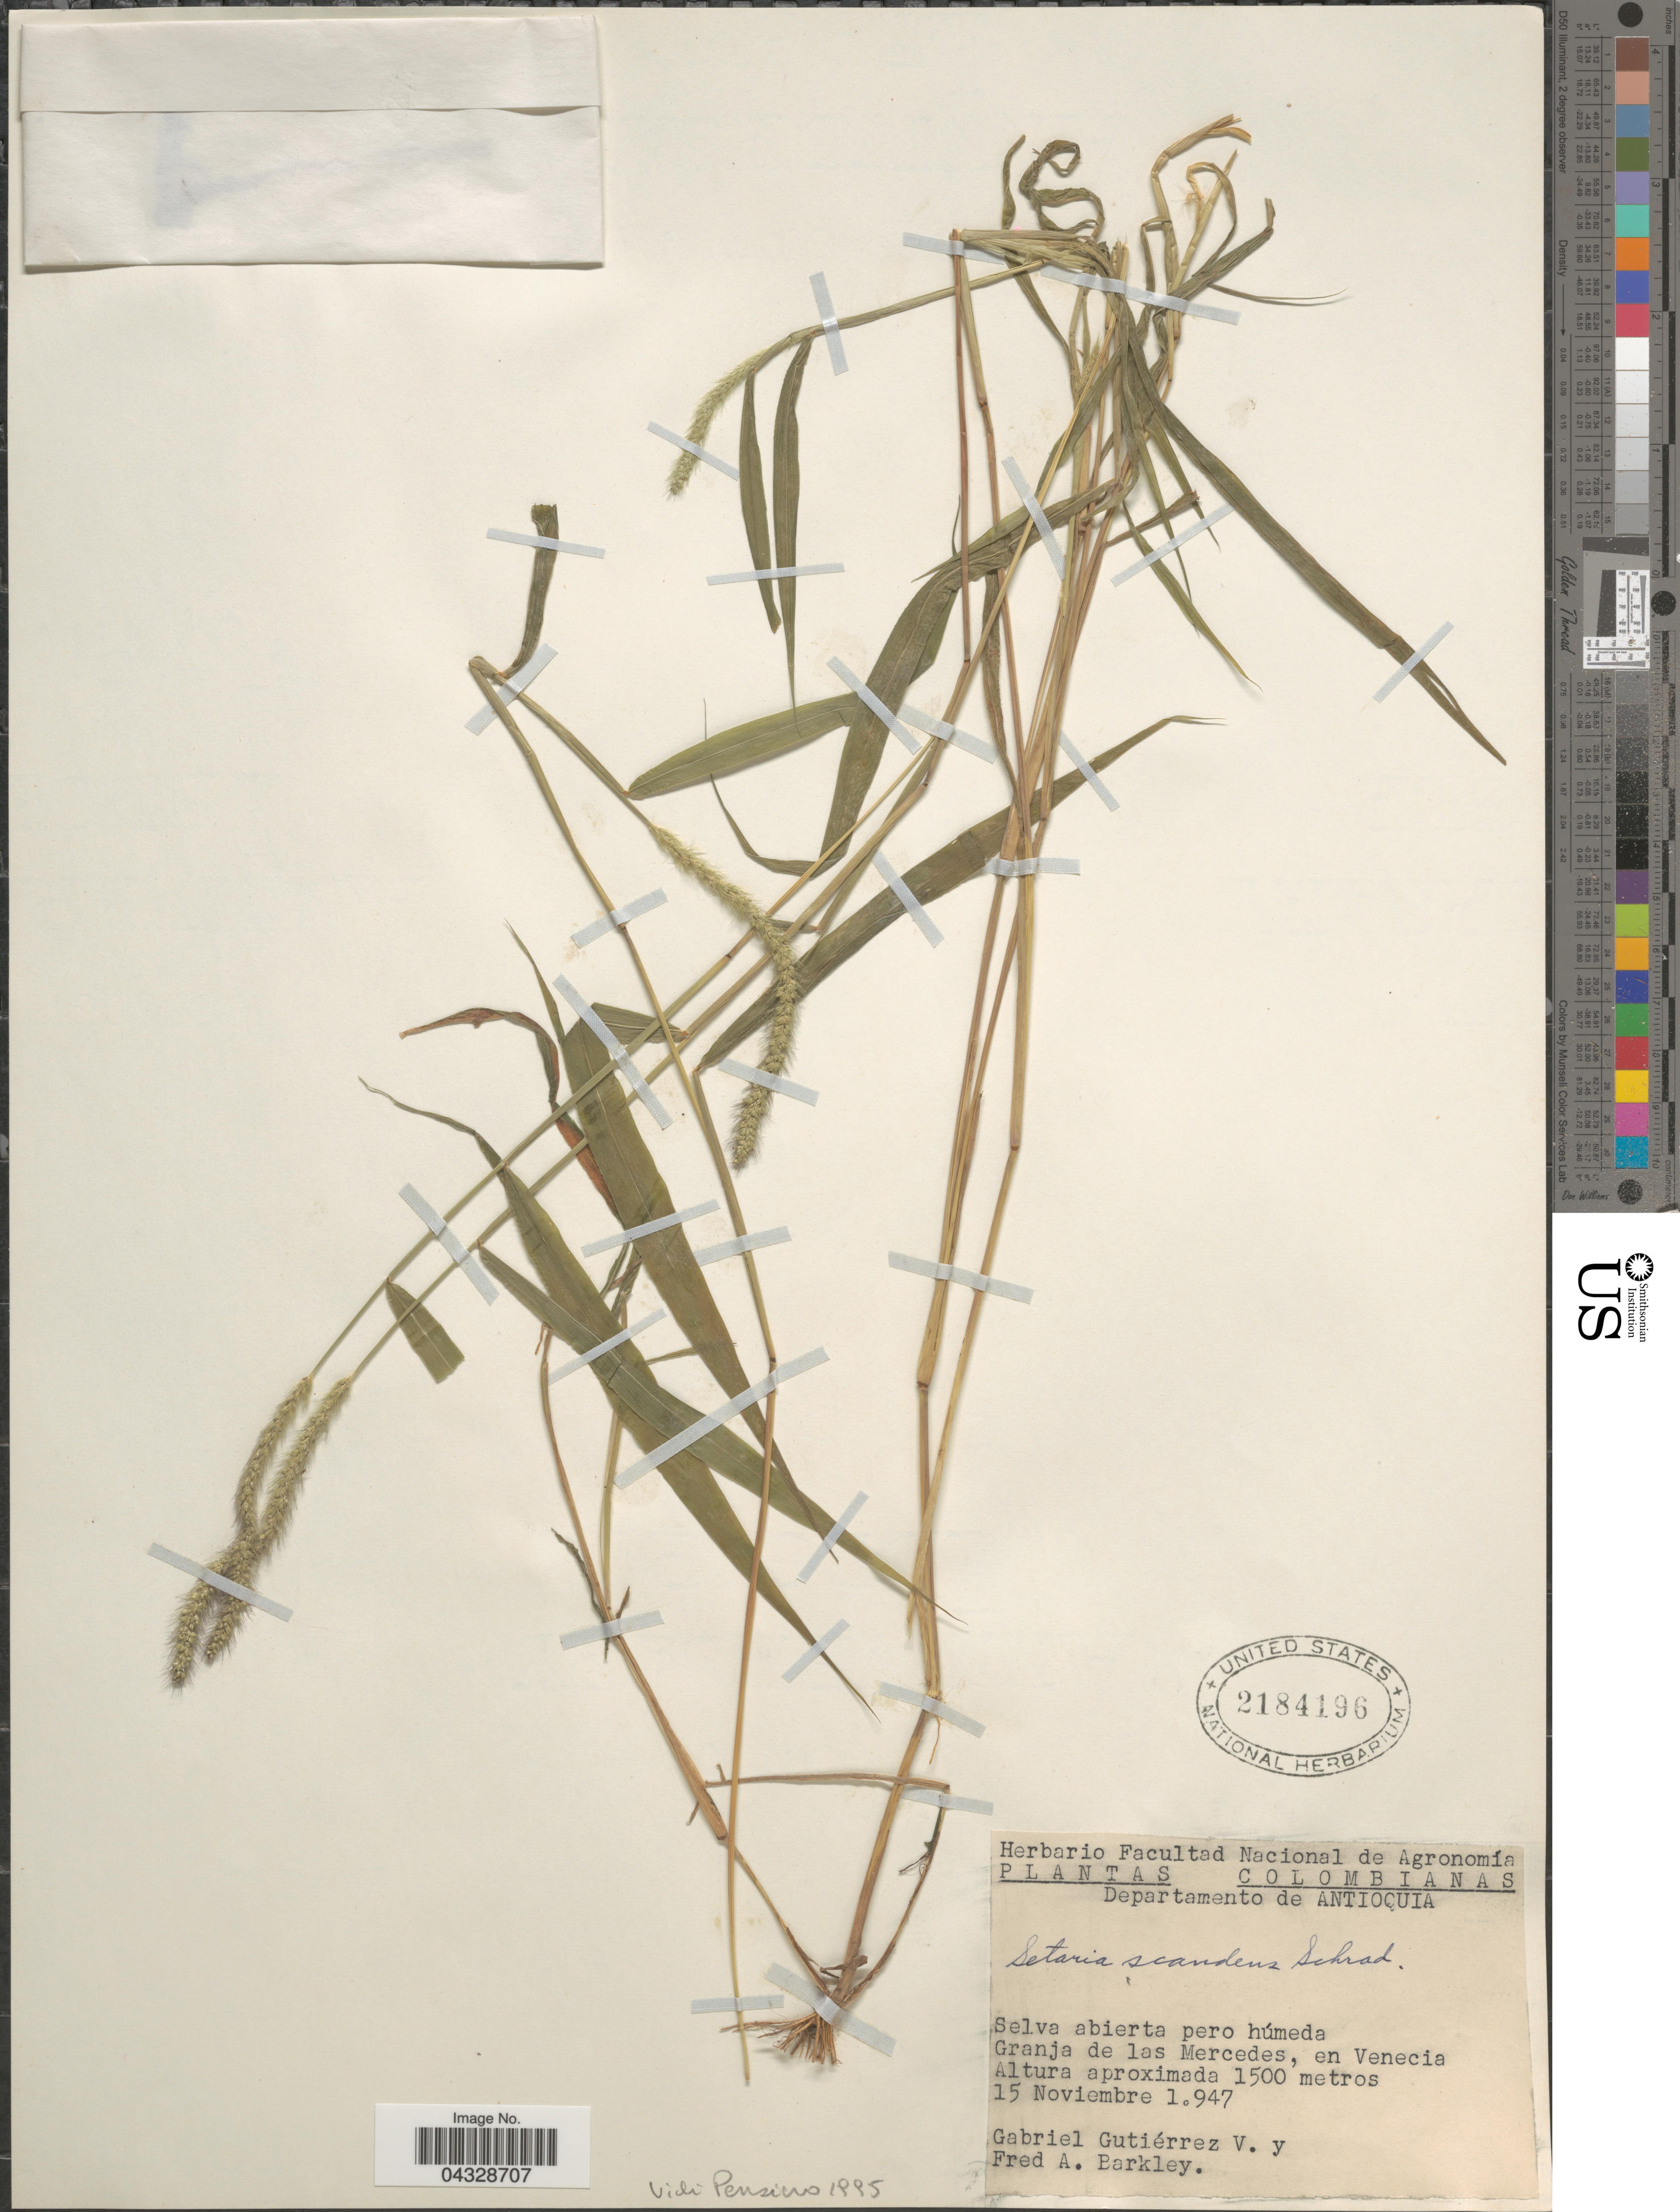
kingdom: Plantae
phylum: Tracheophyta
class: Liliopsida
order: Poales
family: Poaceae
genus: Setaria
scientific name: Setaria scandens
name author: Schrad. ex Schult.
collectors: G. Gutiérrez V. & F. A. Barkley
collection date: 1947-11-15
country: Colombia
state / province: Antioquia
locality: Departamento de Antioquia. Granja de las Mercedes, en Venecia.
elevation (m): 1500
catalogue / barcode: US 2184196